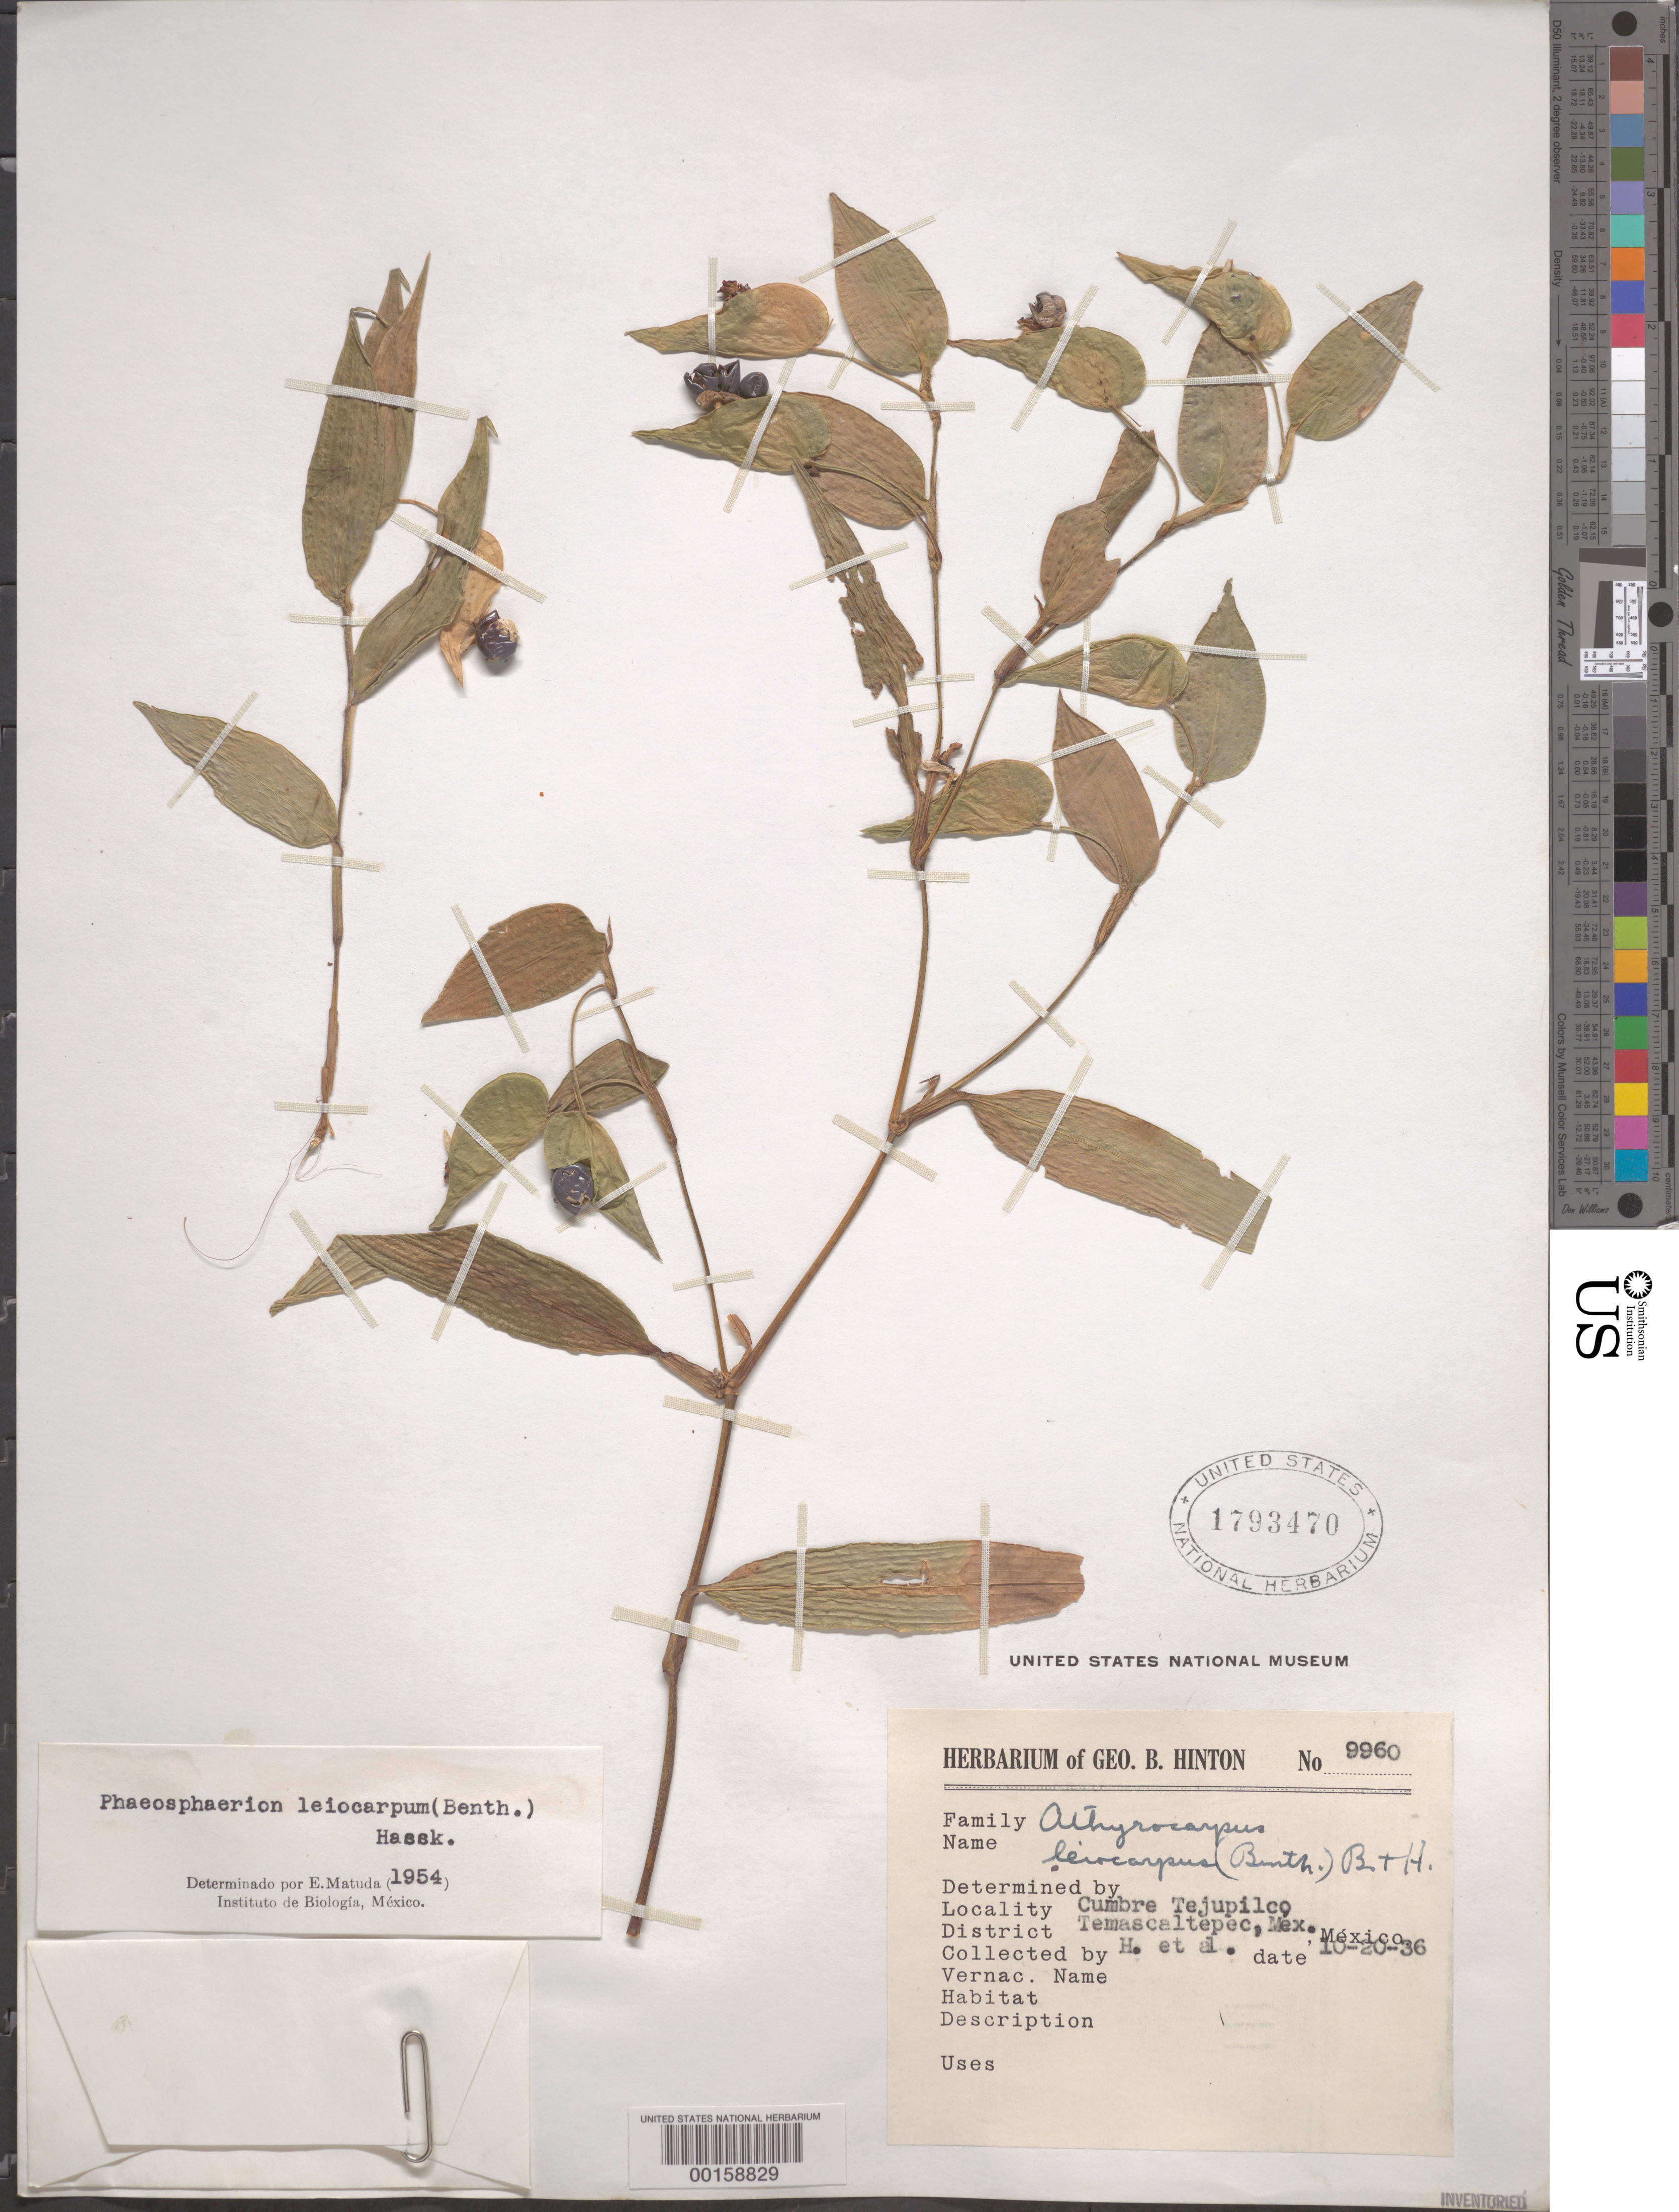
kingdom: Plantae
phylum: Tracheophyta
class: Liliopsida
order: Commelinales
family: Commelinaceae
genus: Commelina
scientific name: Commelina leiocarpa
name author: Benth.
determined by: Matuda, E.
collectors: G. B. Hinton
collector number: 9960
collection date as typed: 20 Oct 1936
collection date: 1936-10-20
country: Mexico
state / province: México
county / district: Temascaltepec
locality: Cumbre Tejupilco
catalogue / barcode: US 1793470